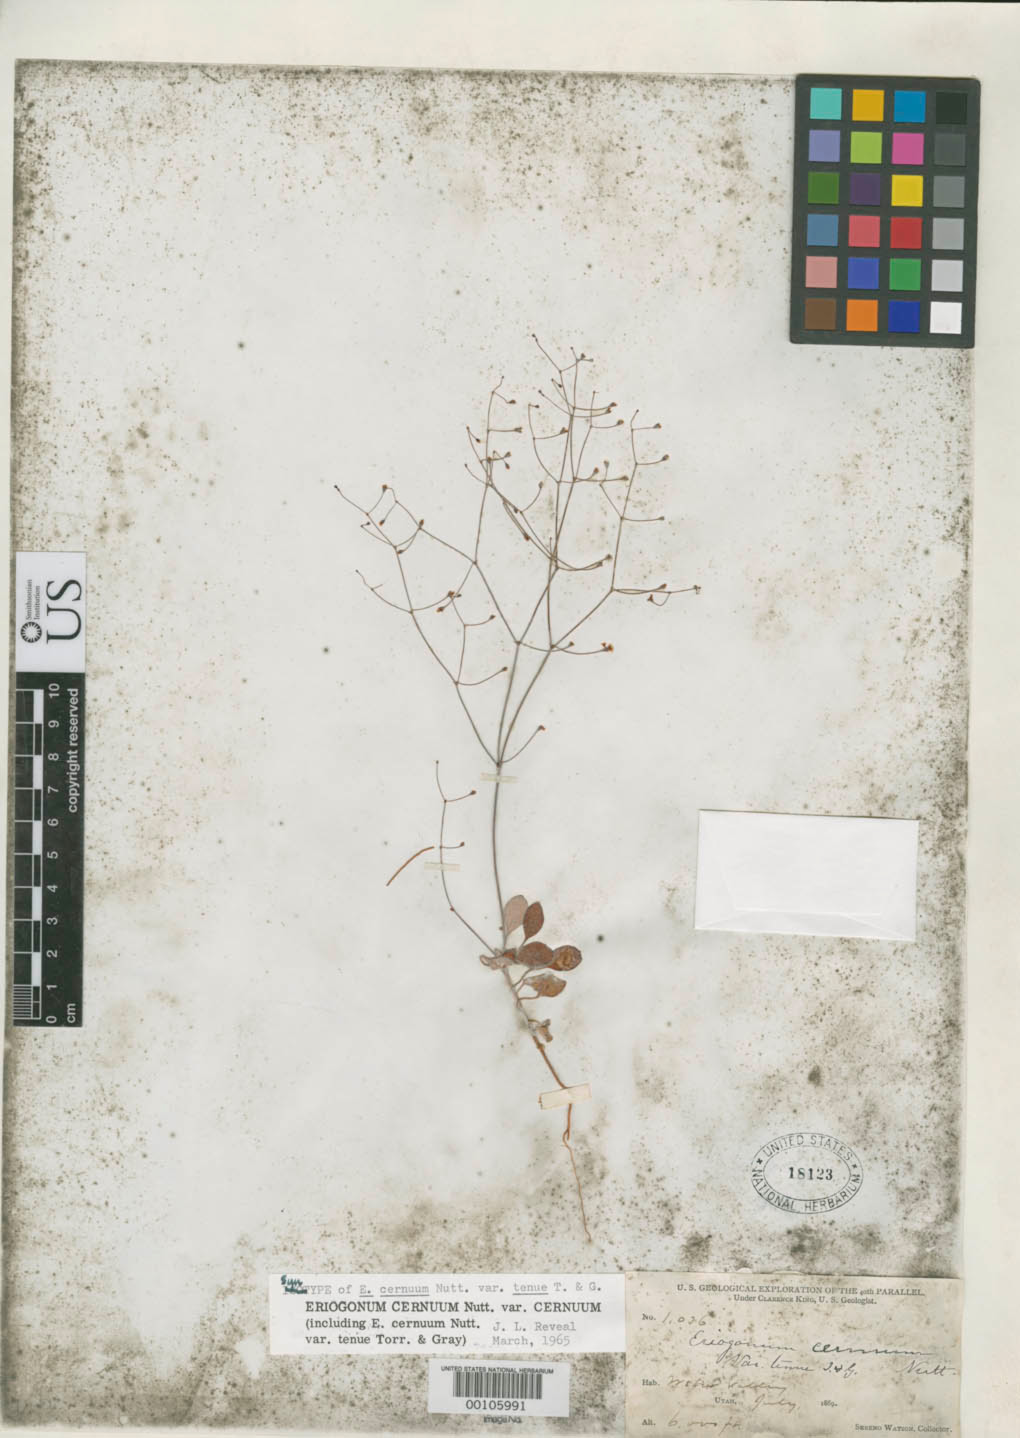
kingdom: Plantae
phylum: Tracheophyta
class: Magnoliopsida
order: Caryophyllales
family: Polygonaceae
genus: Eriogonum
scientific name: Eriogonum cernuum var. tenue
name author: Torr. & A. Gray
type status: Isolectotype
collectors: S. Watson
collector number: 1036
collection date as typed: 1869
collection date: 1869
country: United States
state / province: Nevada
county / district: Elko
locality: Ruby Valley.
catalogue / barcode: US 18123